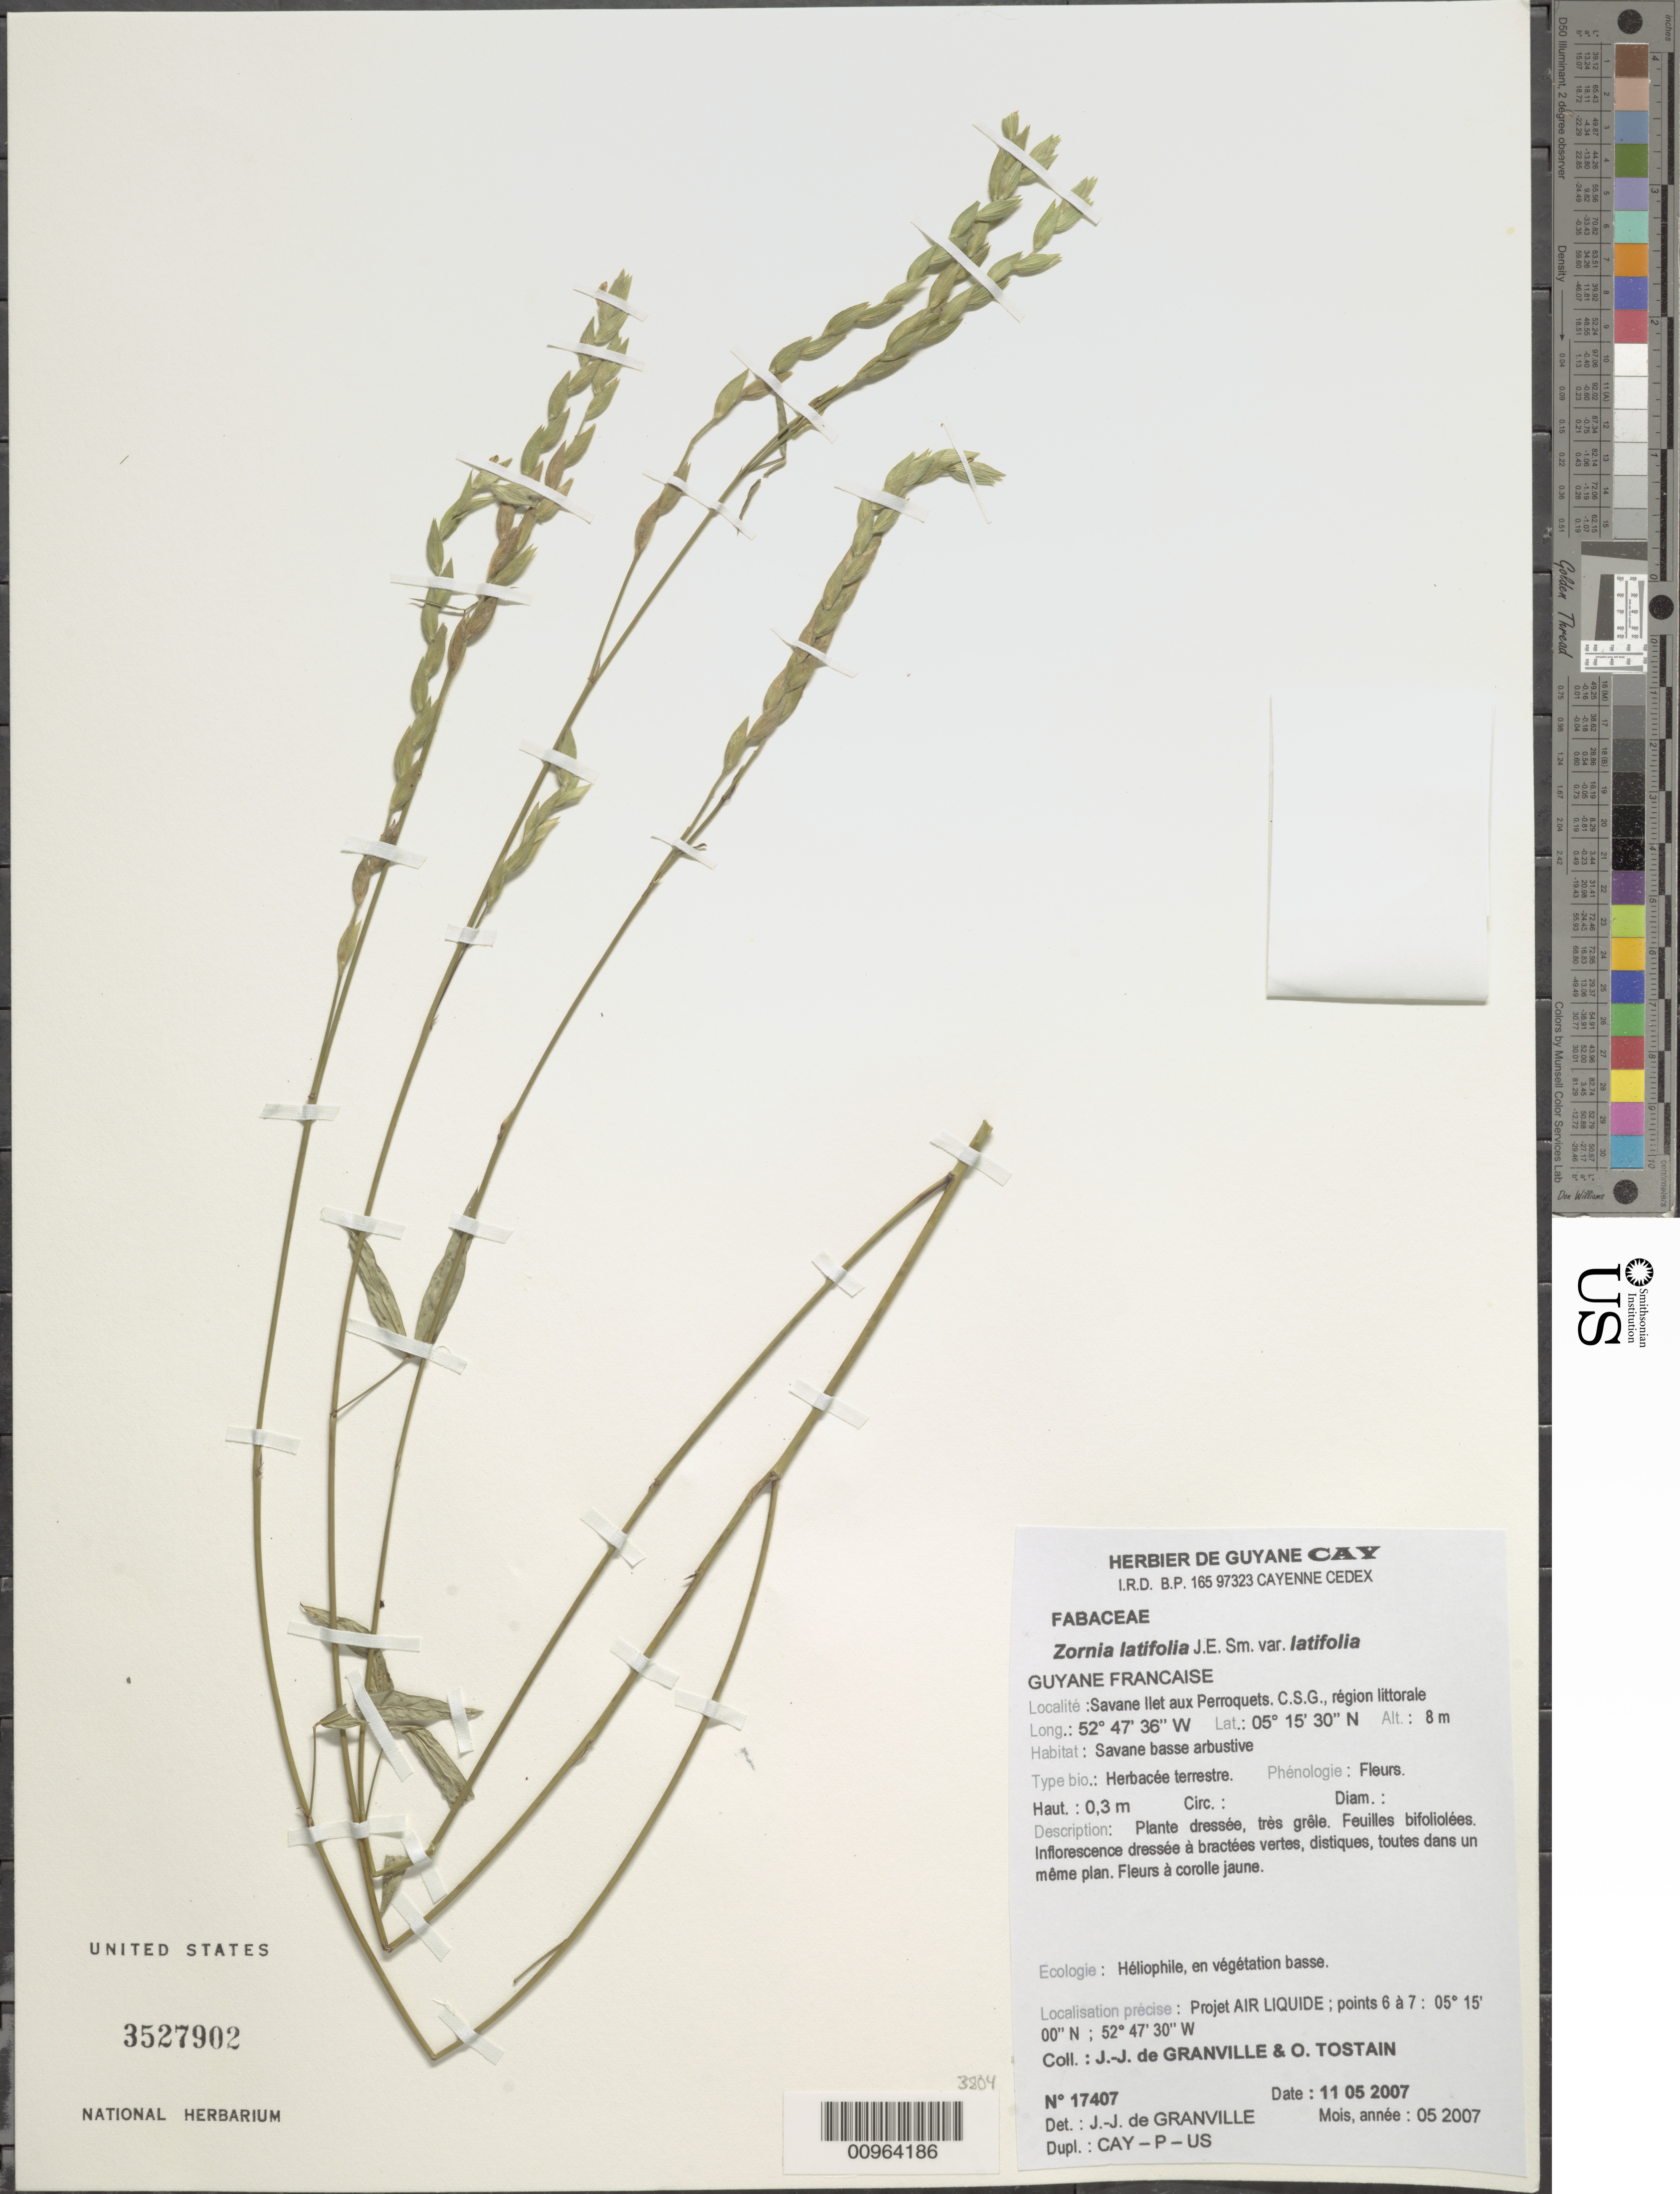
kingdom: Plantae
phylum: Tracheophyta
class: Magnoliopsida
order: Fabales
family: Fabaceae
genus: Zornia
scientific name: Zornia latifolia var. latifolia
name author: Sm.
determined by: Granville, J. J. de, (CAY), Institut de Recherche pour le Developpement (IRD) (FRENCH GUIANA)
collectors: J.-J. de Granville & O. Tostain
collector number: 17407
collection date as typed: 11-May-07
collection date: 2007-05-11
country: French Guiana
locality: Crique Karouabo, C.S.G., Site Ariane 4. Projet AIR LIQUIDE; points 6 a 7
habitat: Region littorale. Savane basse arbustive. Heliophile, en vegetation basse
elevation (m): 8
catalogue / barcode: US 3527902